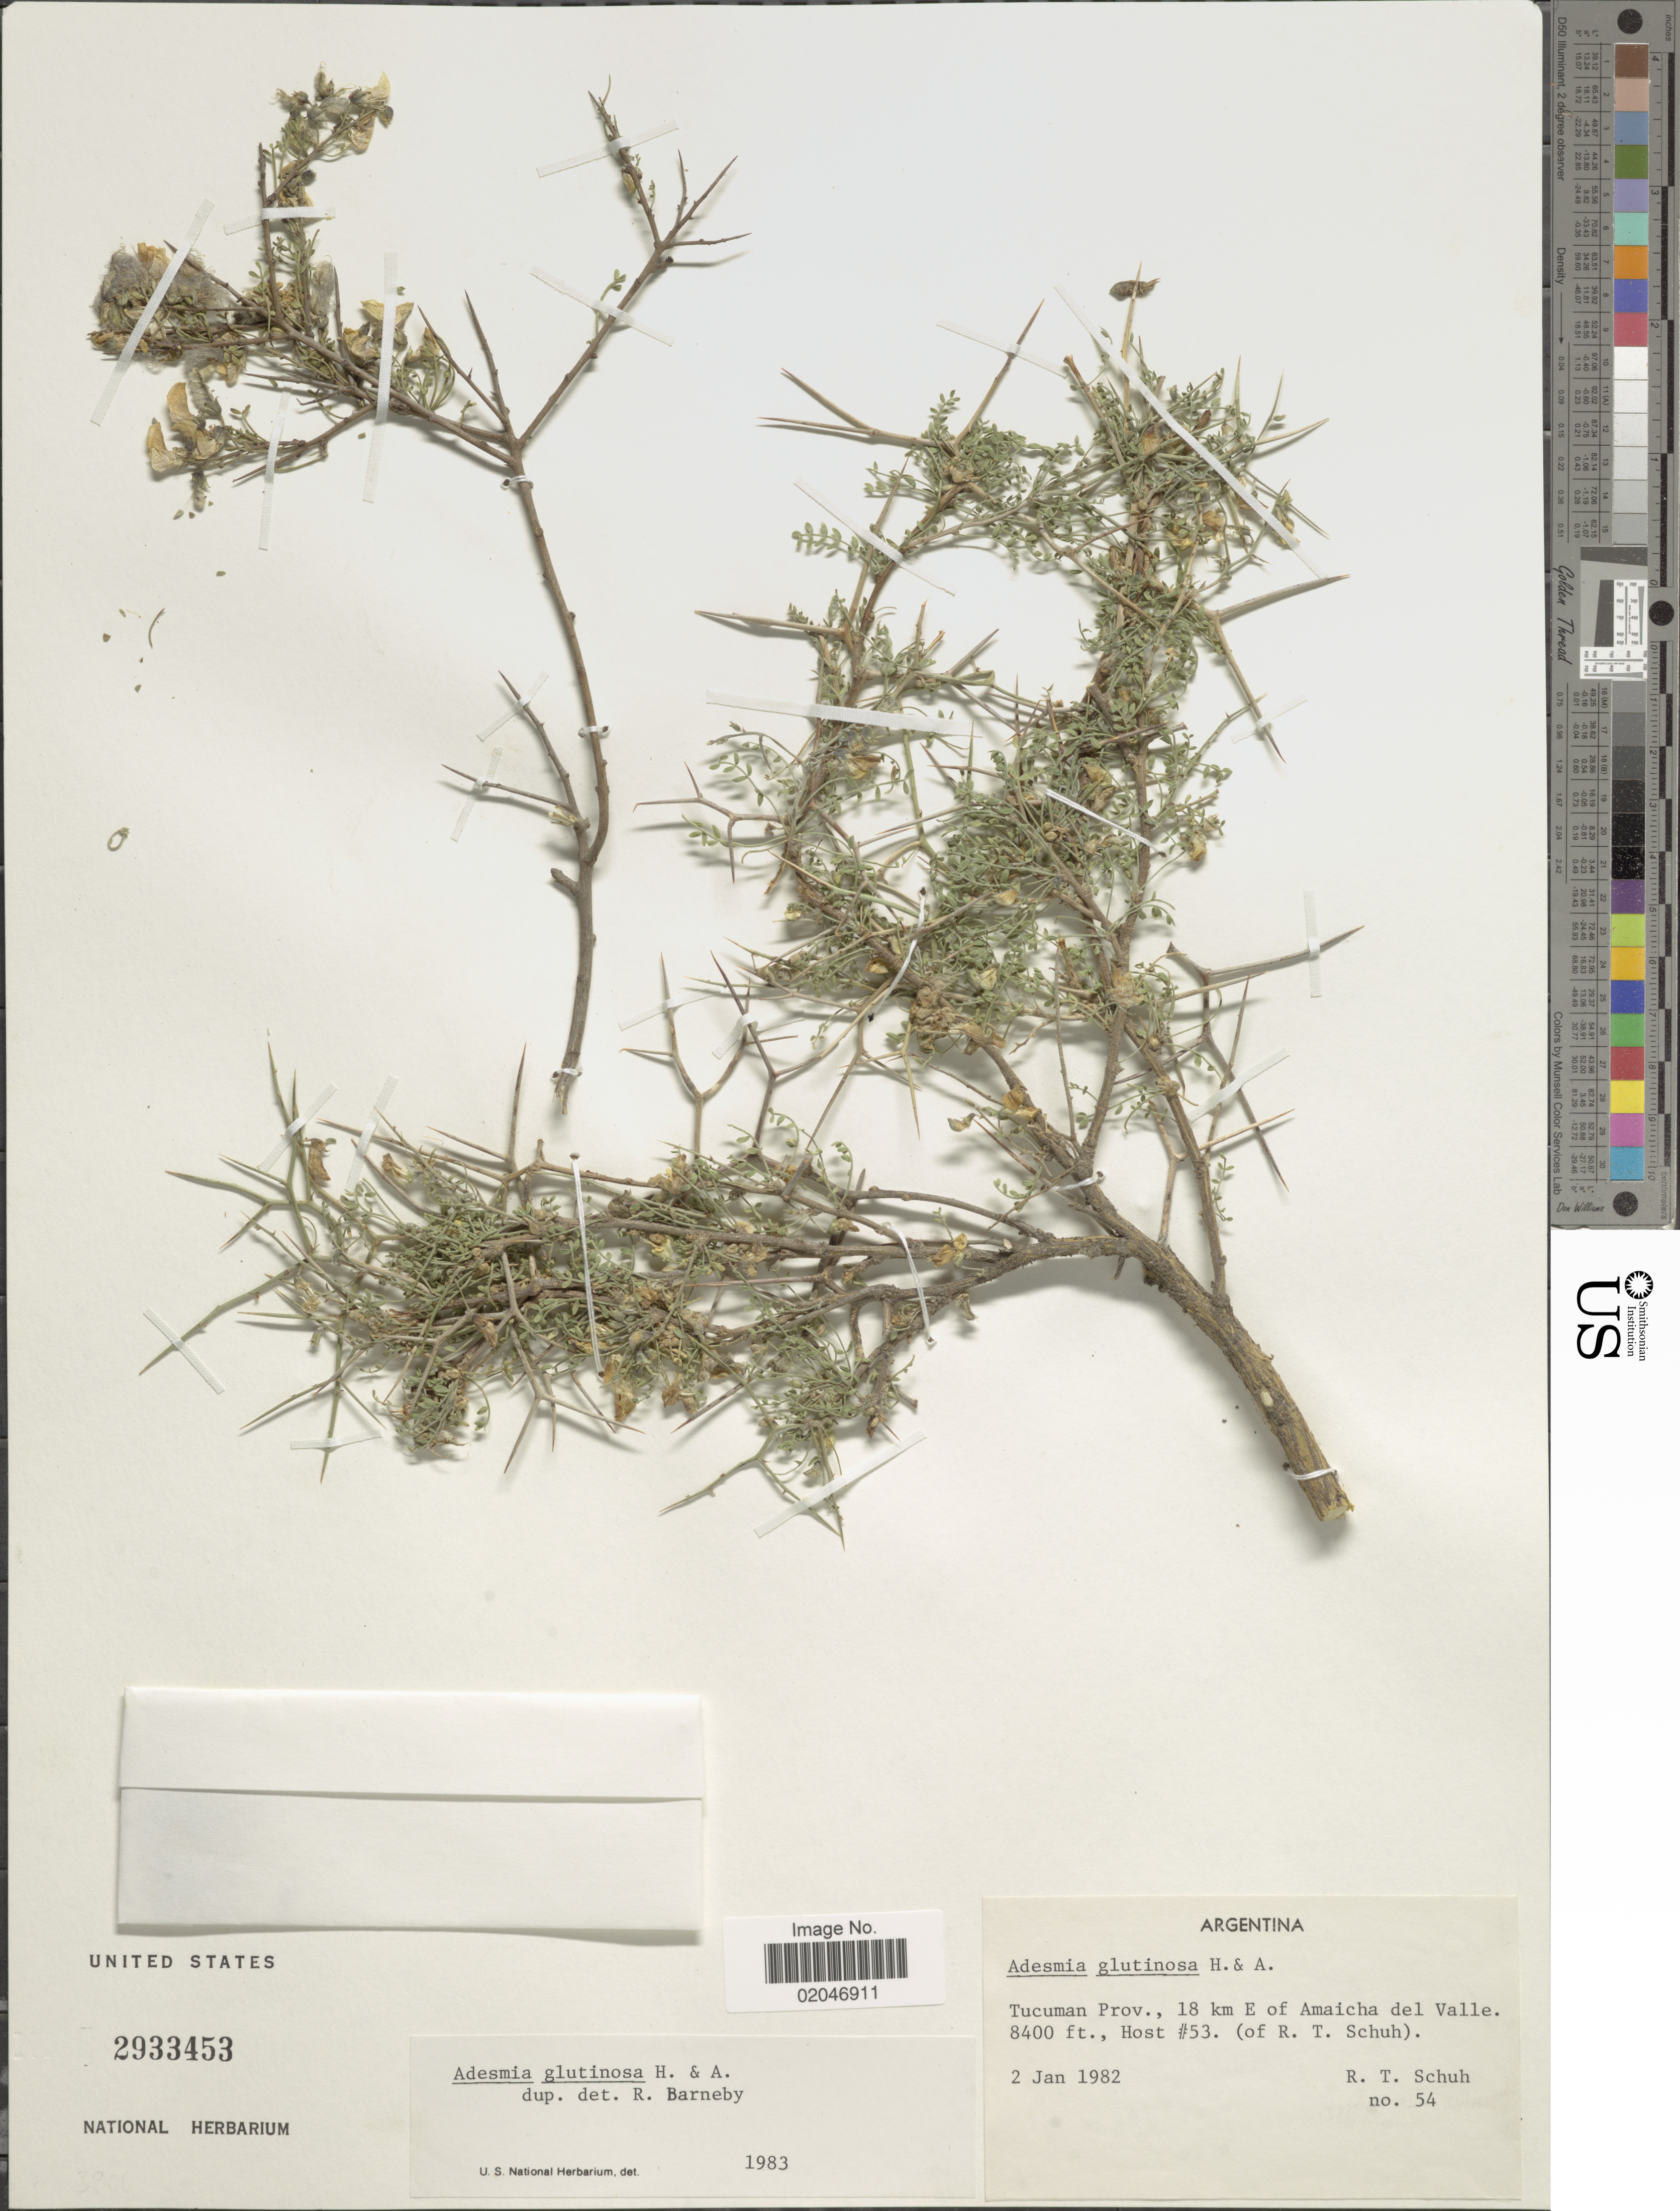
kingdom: Plantae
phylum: Tracheophyta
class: Magnoliopsida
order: Fabales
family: Fabaceae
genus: Adesmia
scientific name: Adesmia glutinosa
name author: Hook. & Arn.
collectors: R. Schuh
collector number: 54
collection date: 1982-01-02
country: Argentina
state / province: Tucuman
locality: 18 km E of Amaicha del Valle Host # 53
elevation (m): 2560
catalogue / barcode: US 2933453